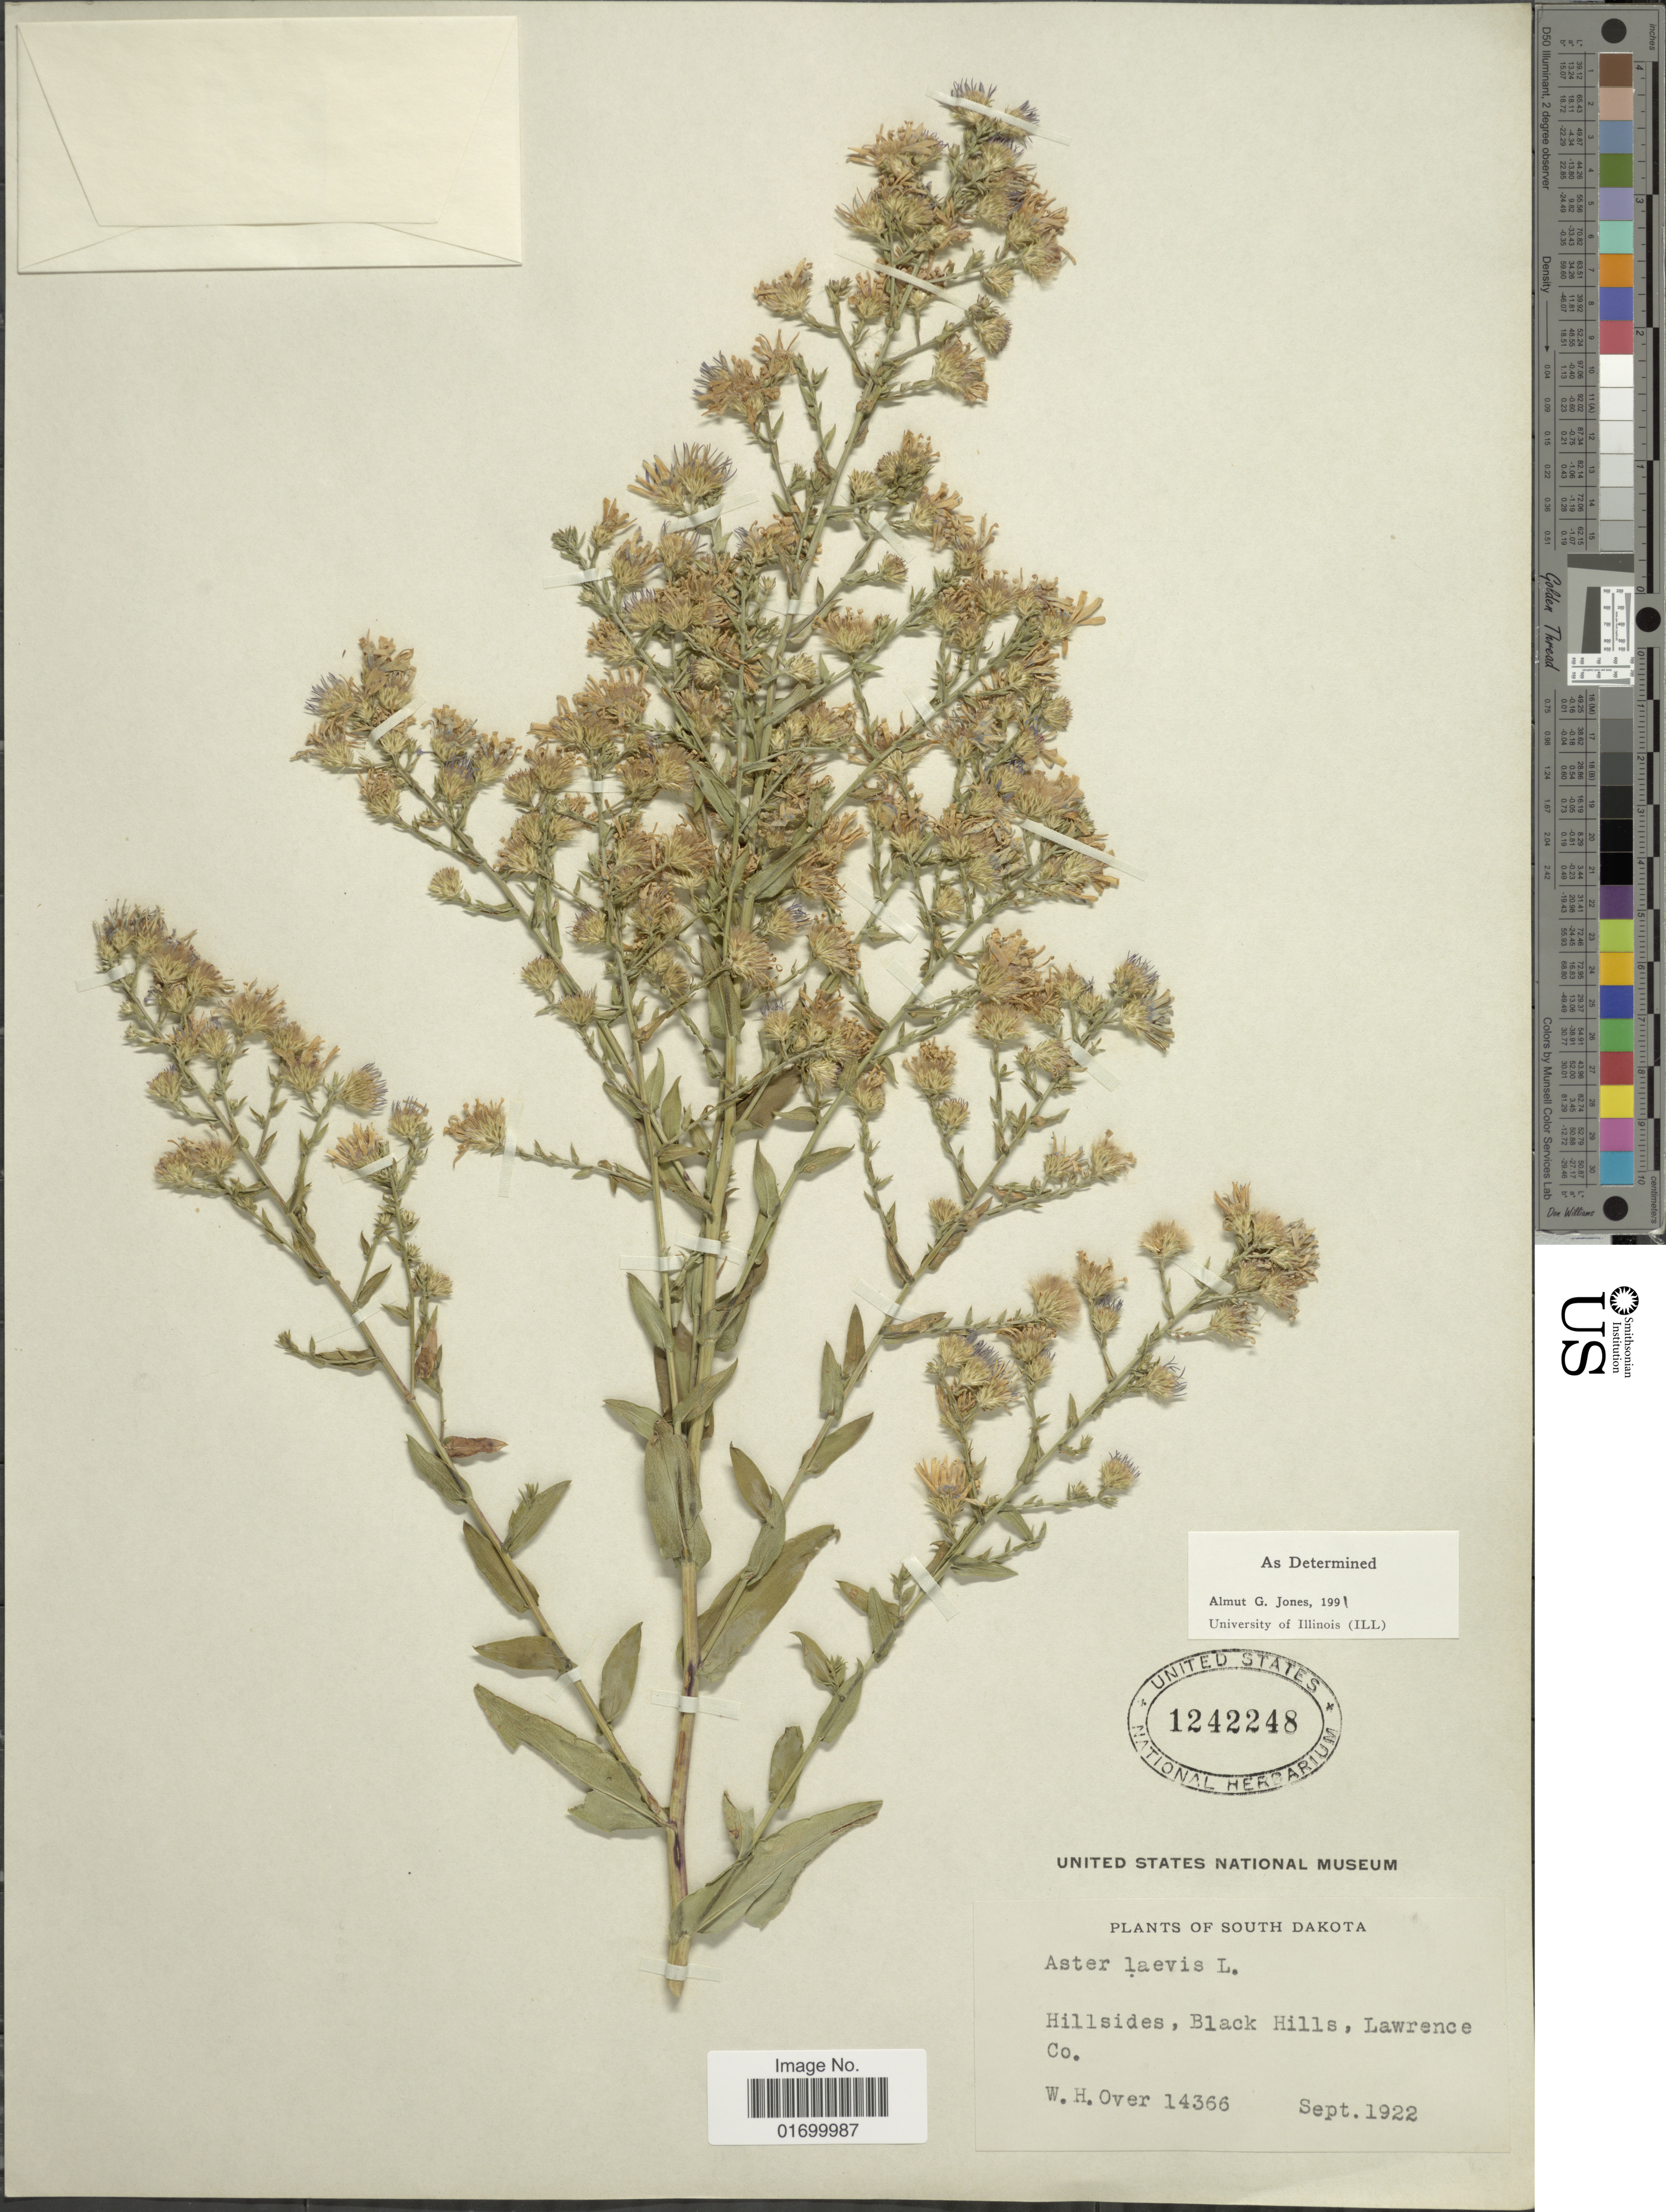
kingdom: Plantae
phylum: Tracheophyta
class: Magnoliopsida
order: Asterales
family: Asteraceae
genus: Symphyotrichum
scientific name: Symphyotrichum laeve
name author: (L.) Á. Löve & D. Löve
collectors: W. Over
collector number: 14366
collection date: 1922-09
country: United States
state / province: South Dakota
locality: Hillsides, Black Hills, Lawrance Co.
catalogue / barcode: US 1242248